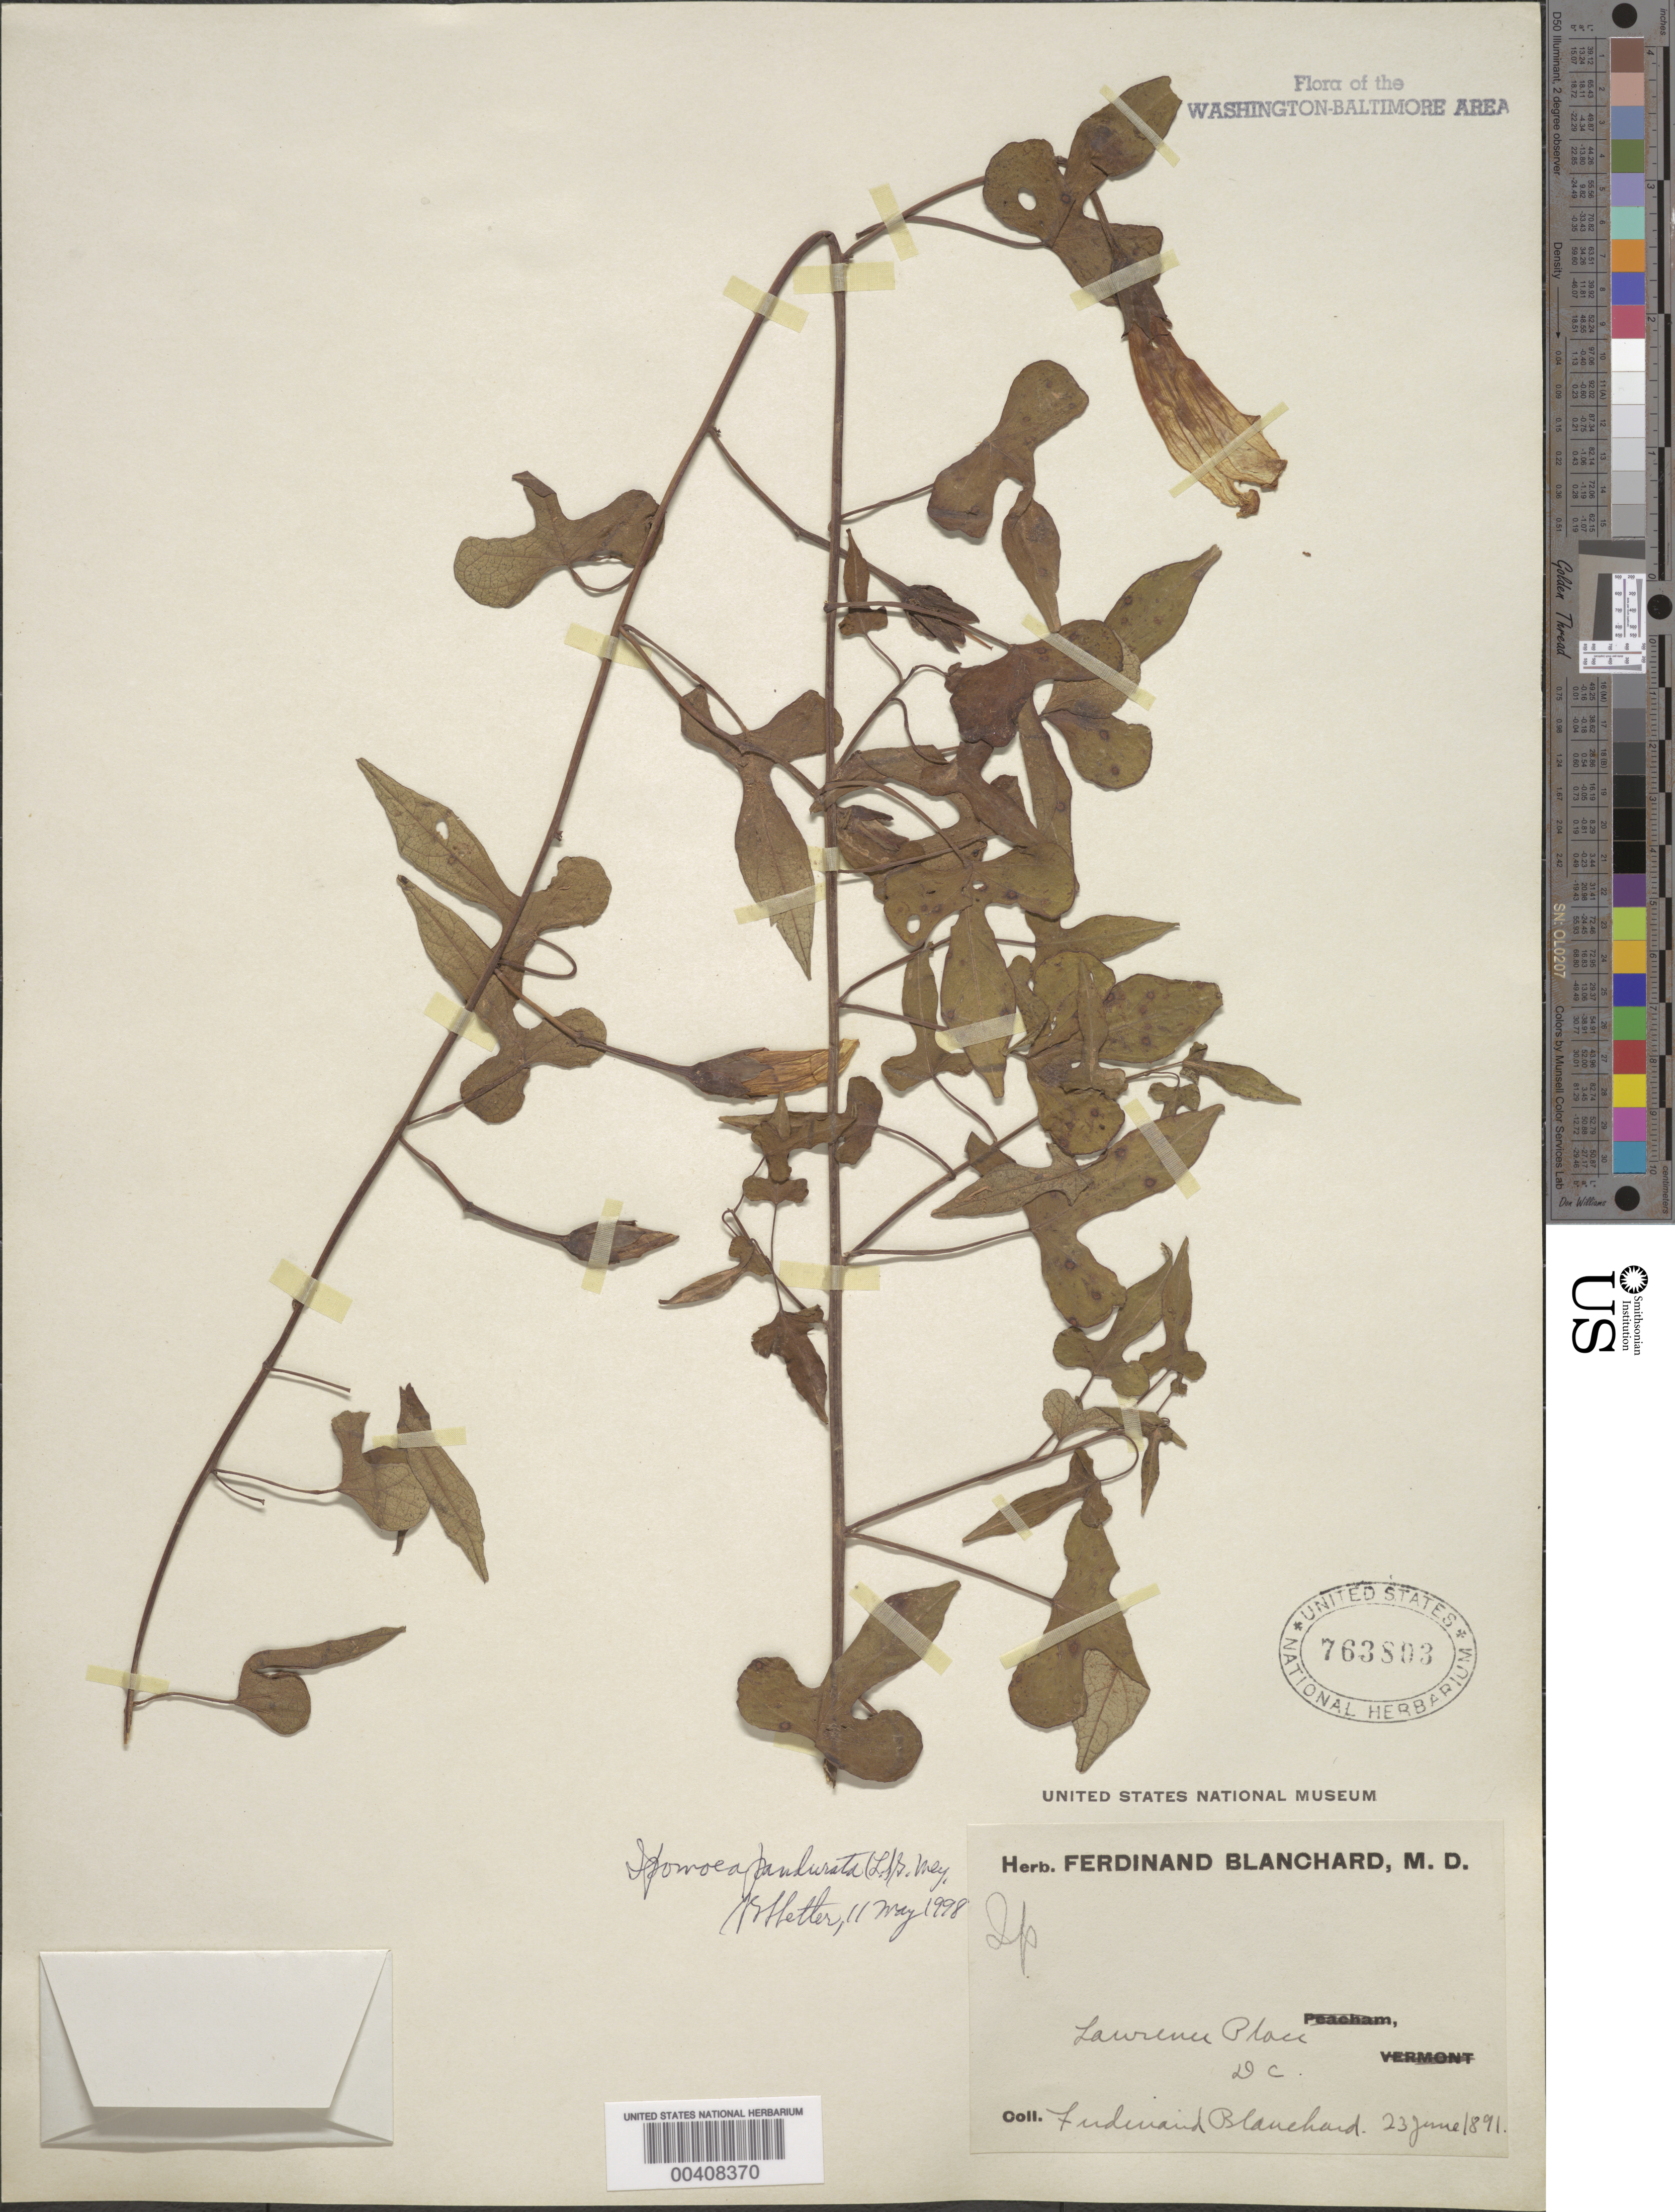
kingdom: Plantae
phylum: Tracheophyta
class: Magnoliopsida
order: Solanales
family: Convolvulaceae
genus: Ipomoea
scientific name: Ipomoea pandurata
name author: (L.) G. Mey.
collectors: F. Blanchard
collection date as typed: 23 Jun 1891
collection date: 1891-06-23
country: United States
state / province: District of Columbia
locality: Lawrence place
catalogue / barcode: US 763803